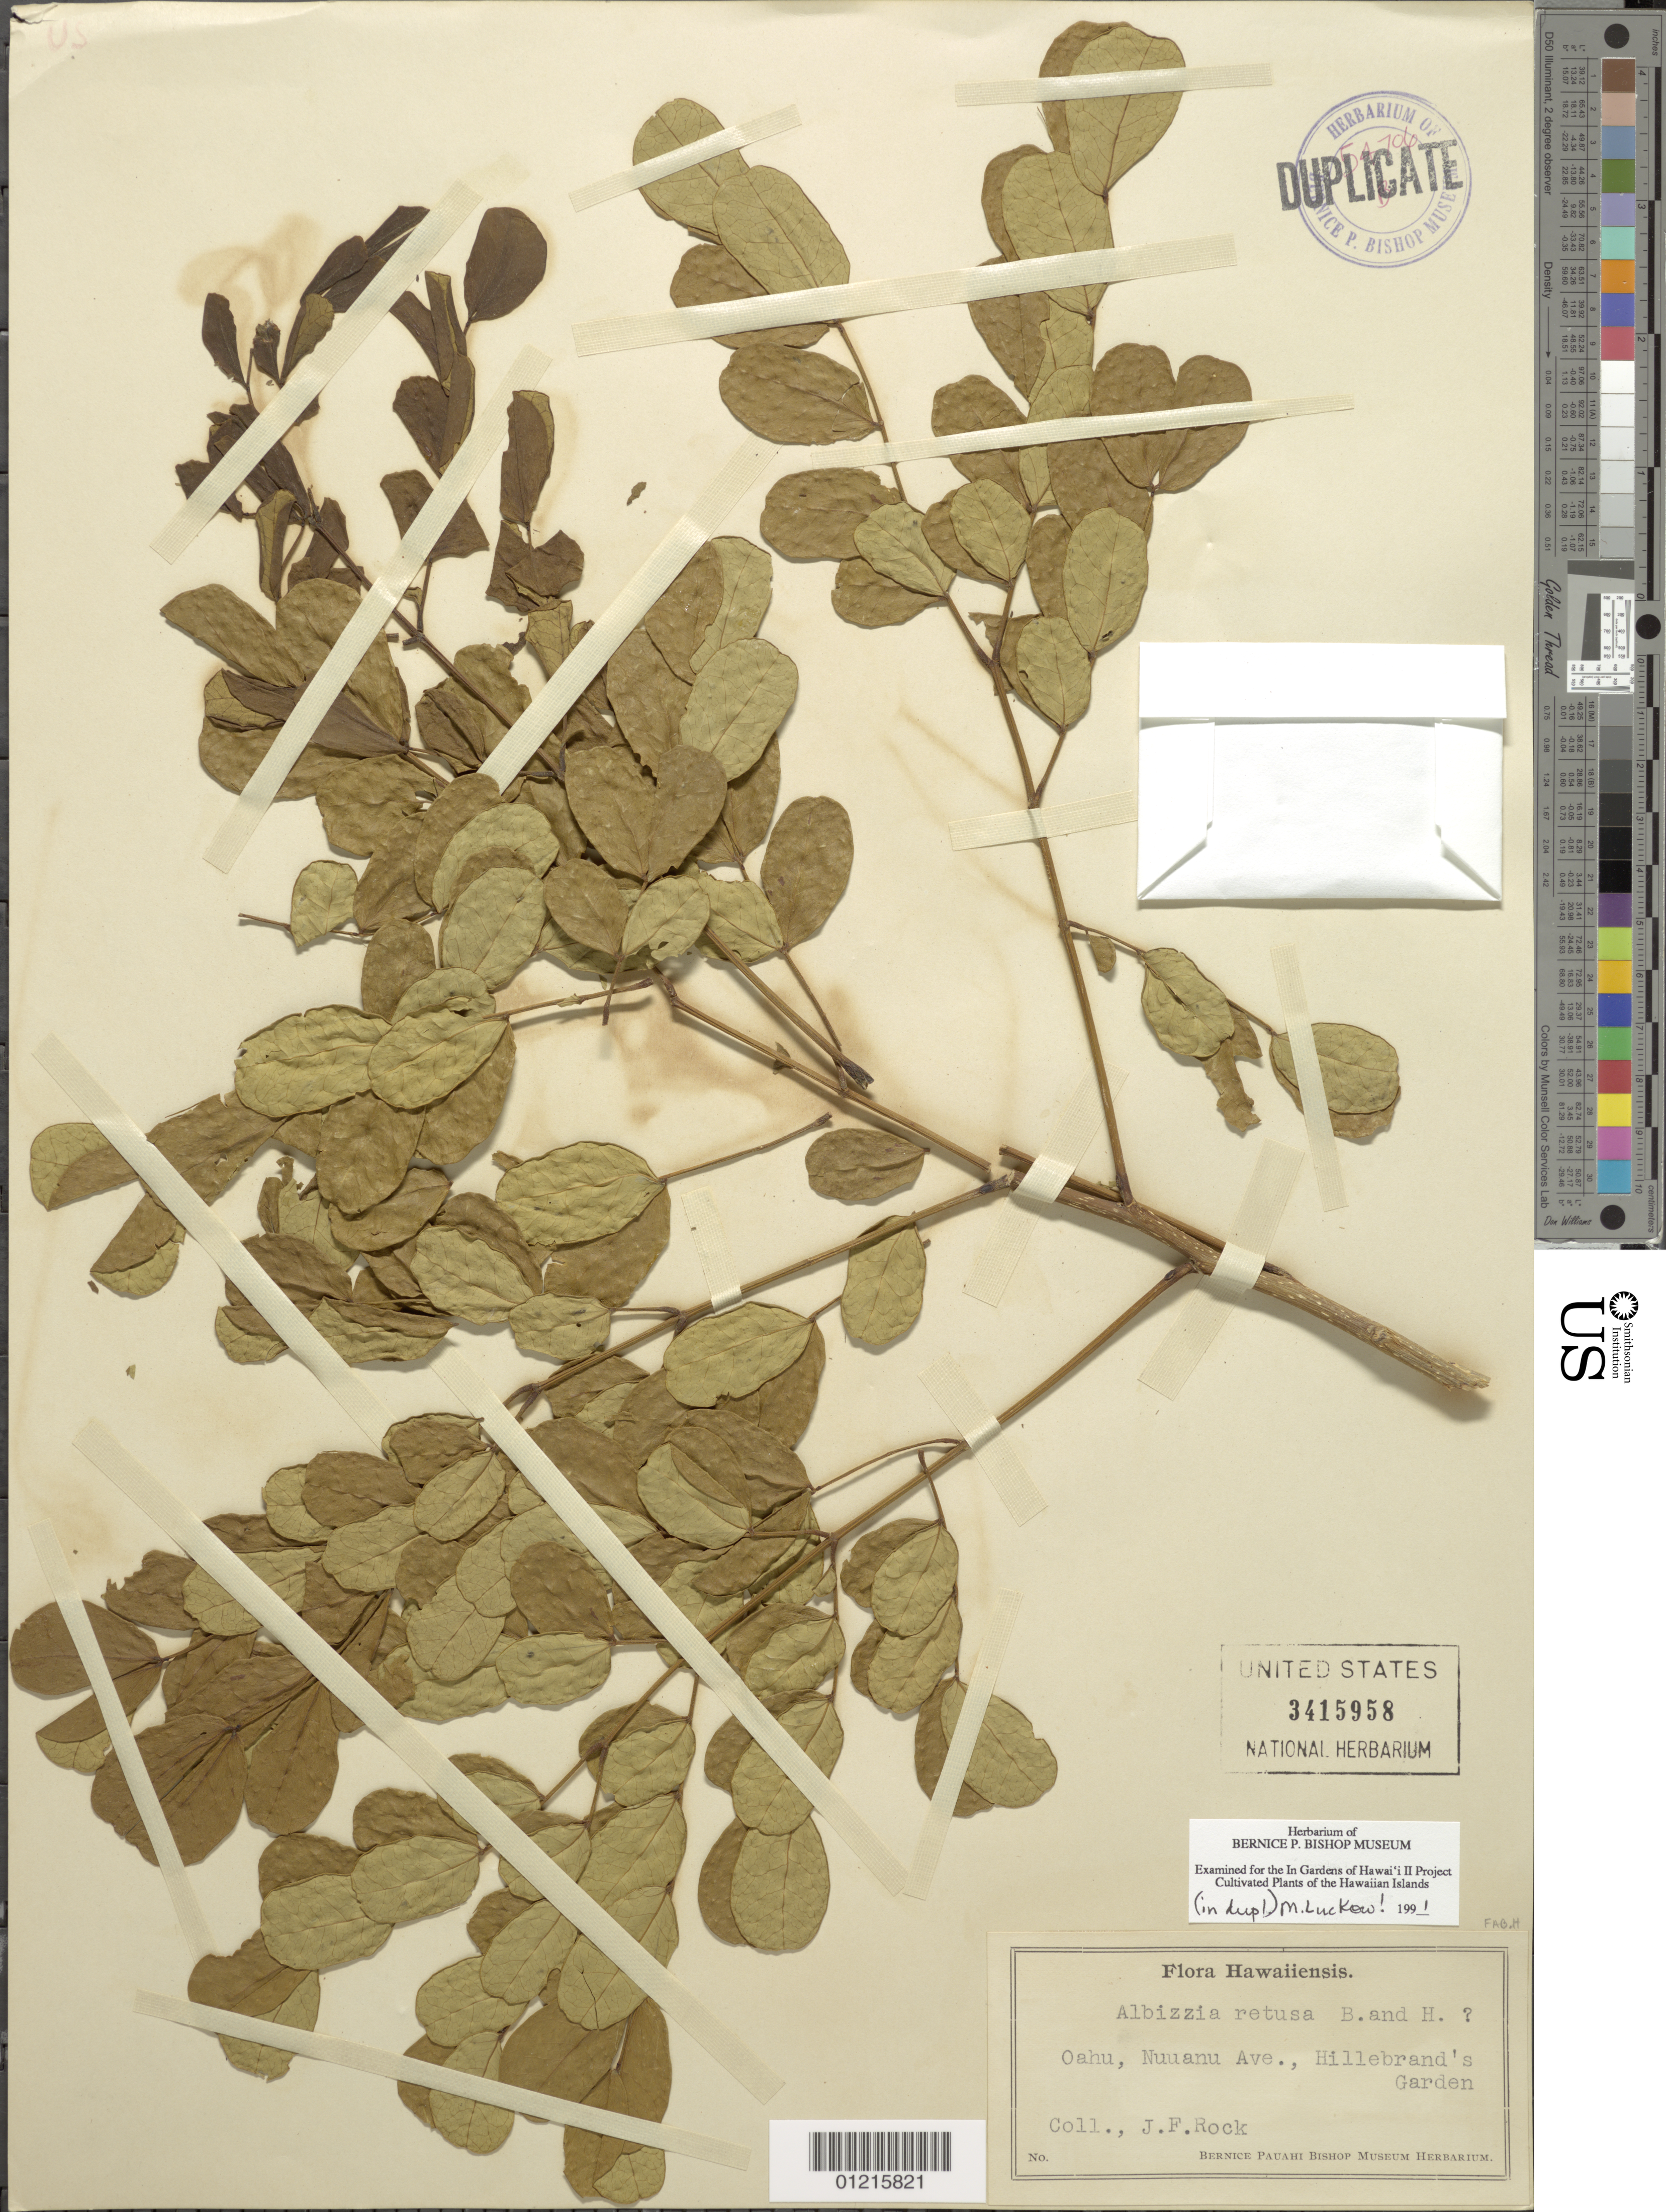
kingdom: Plantae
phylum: Tracheophyta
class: Magnoliopsida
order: Fabales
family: Fabaceae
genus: Albizia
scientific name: Albizia retusa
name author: Benth.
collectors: J. F. Rock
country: United States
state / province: Hawaii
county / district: Honolulu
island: Oahu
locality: Nuuanu Ave., Hillebrand's Garden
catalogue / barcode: US 3415958